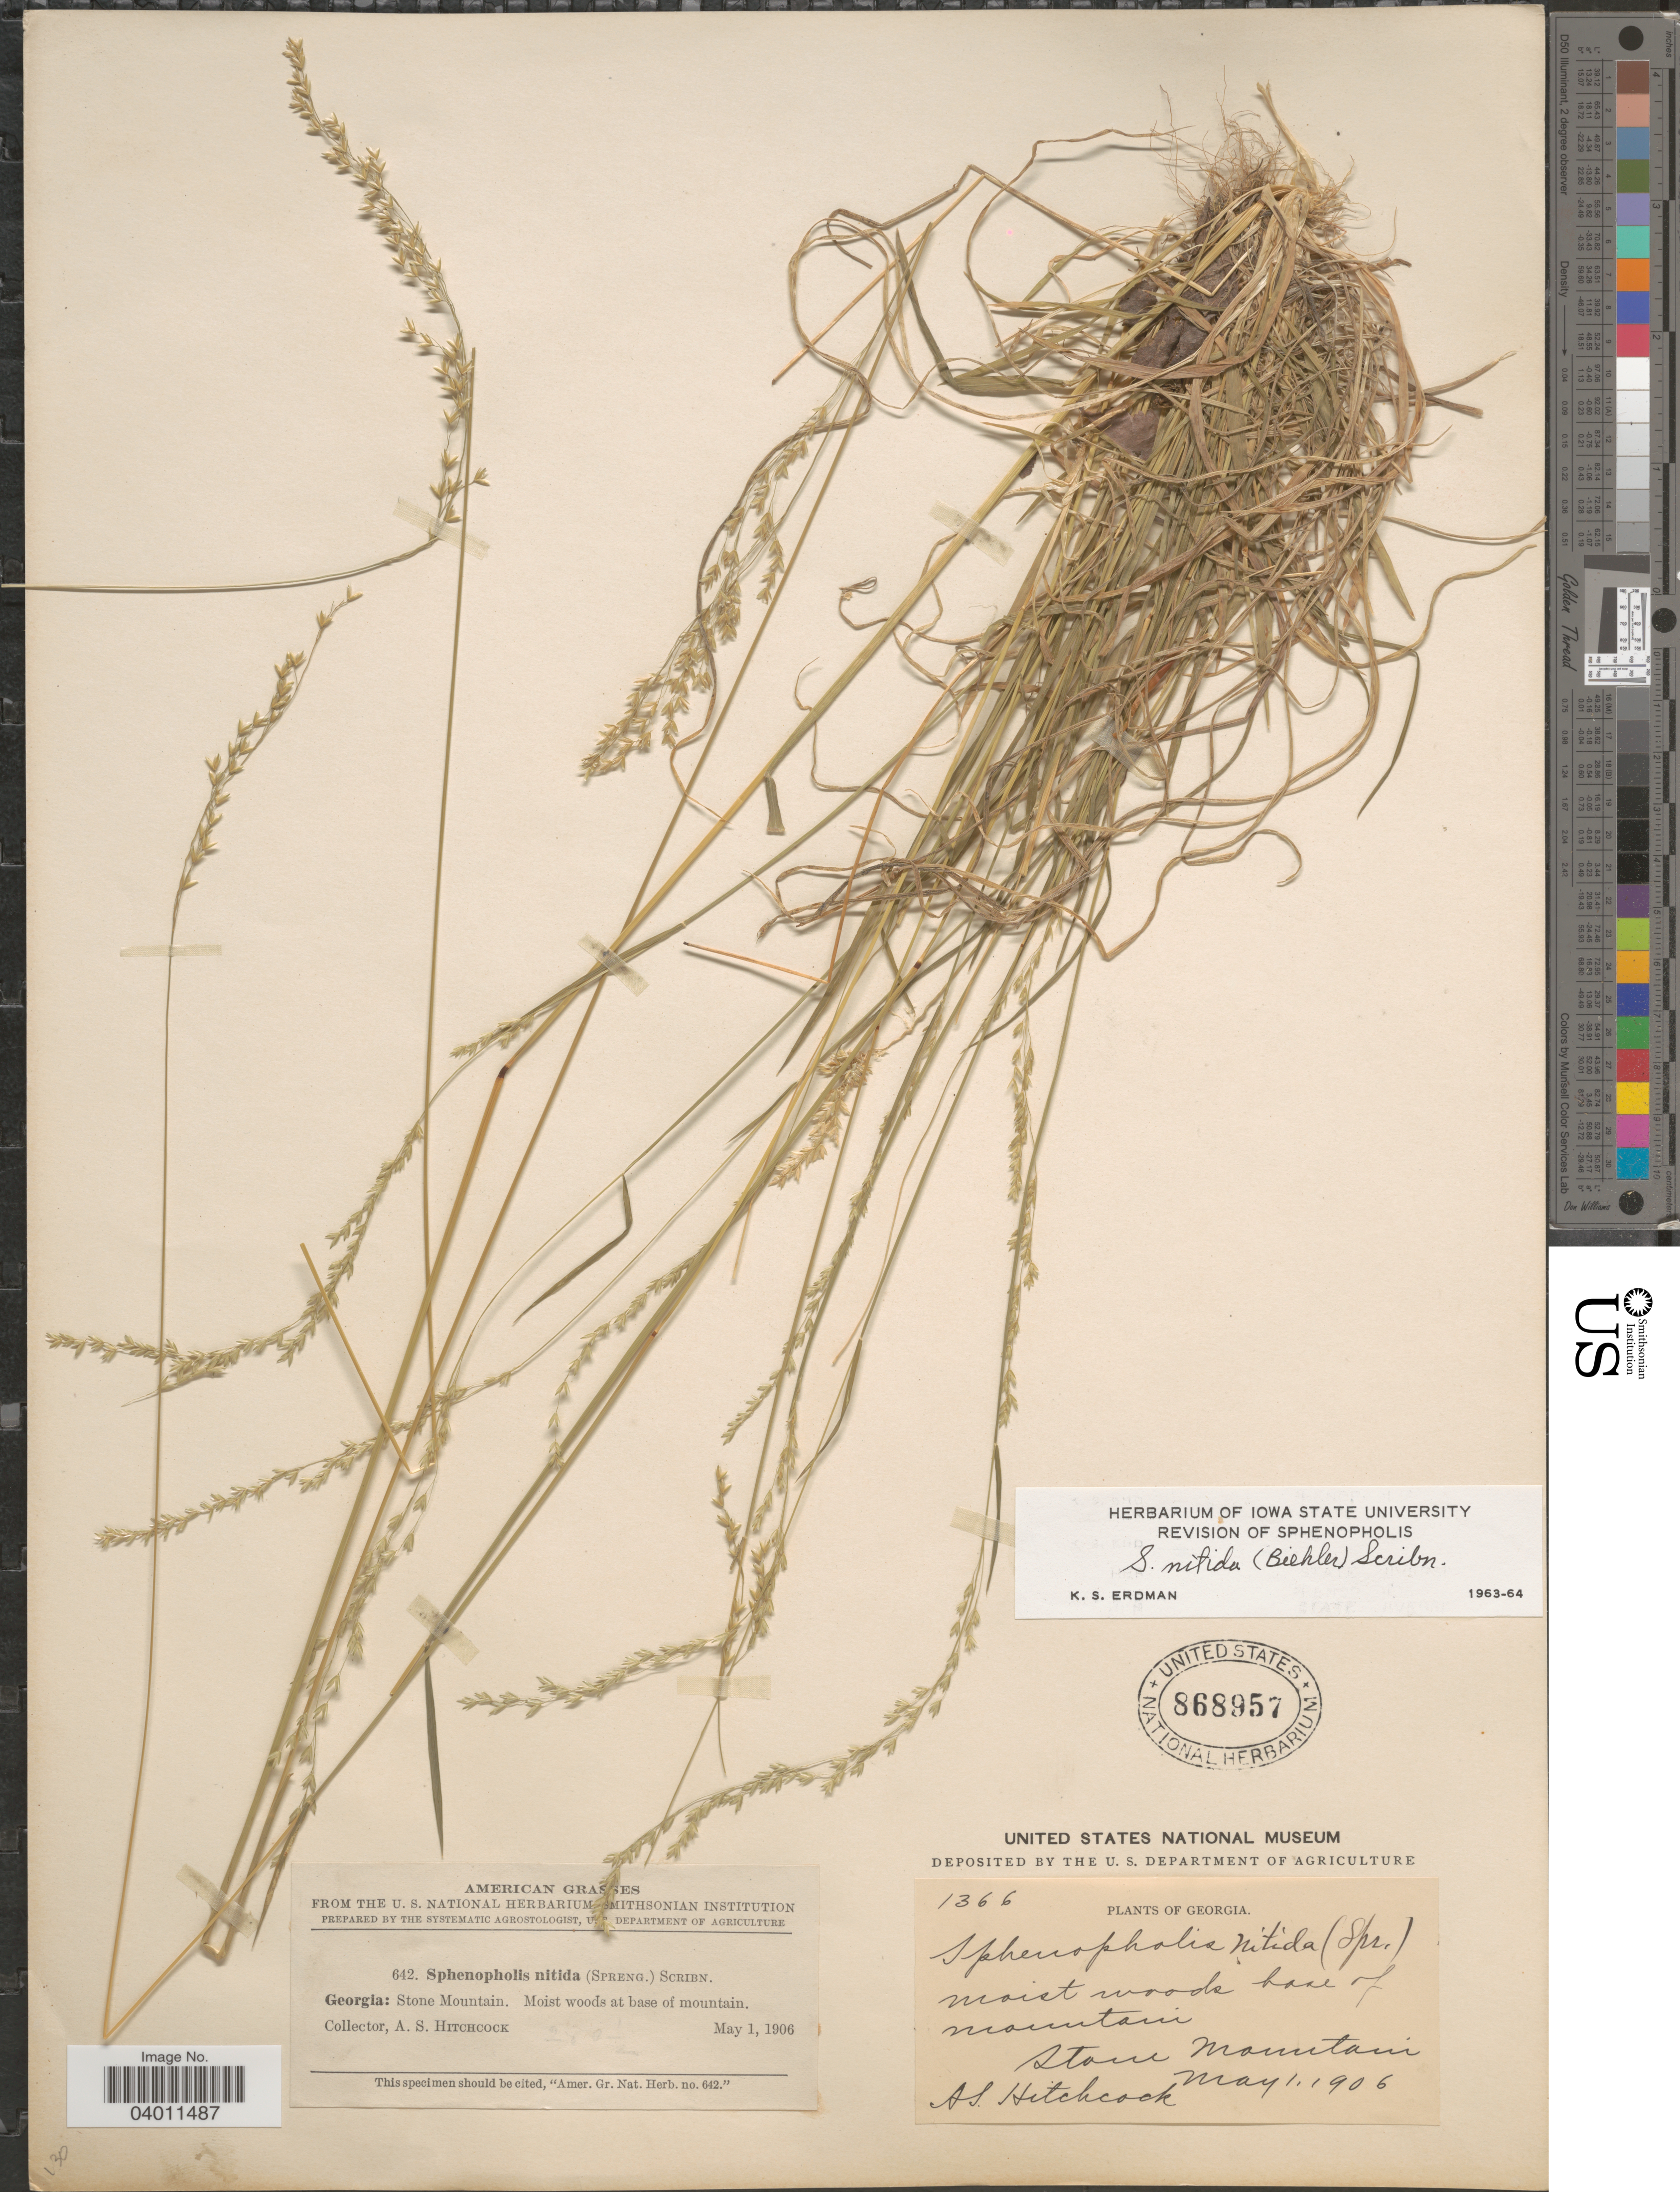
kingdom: Plantae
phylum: Tracheophyta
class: Liliopsida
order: Poales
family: Poaceae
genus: Sphenopholis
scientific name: Sphenopholis nitida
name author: (Biehler) Scribn.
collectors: A. S. Hitchcock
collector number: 1366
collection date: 1906-05-01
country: United States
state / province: Georgia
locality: Stone Mountain.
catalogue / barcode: US 868957